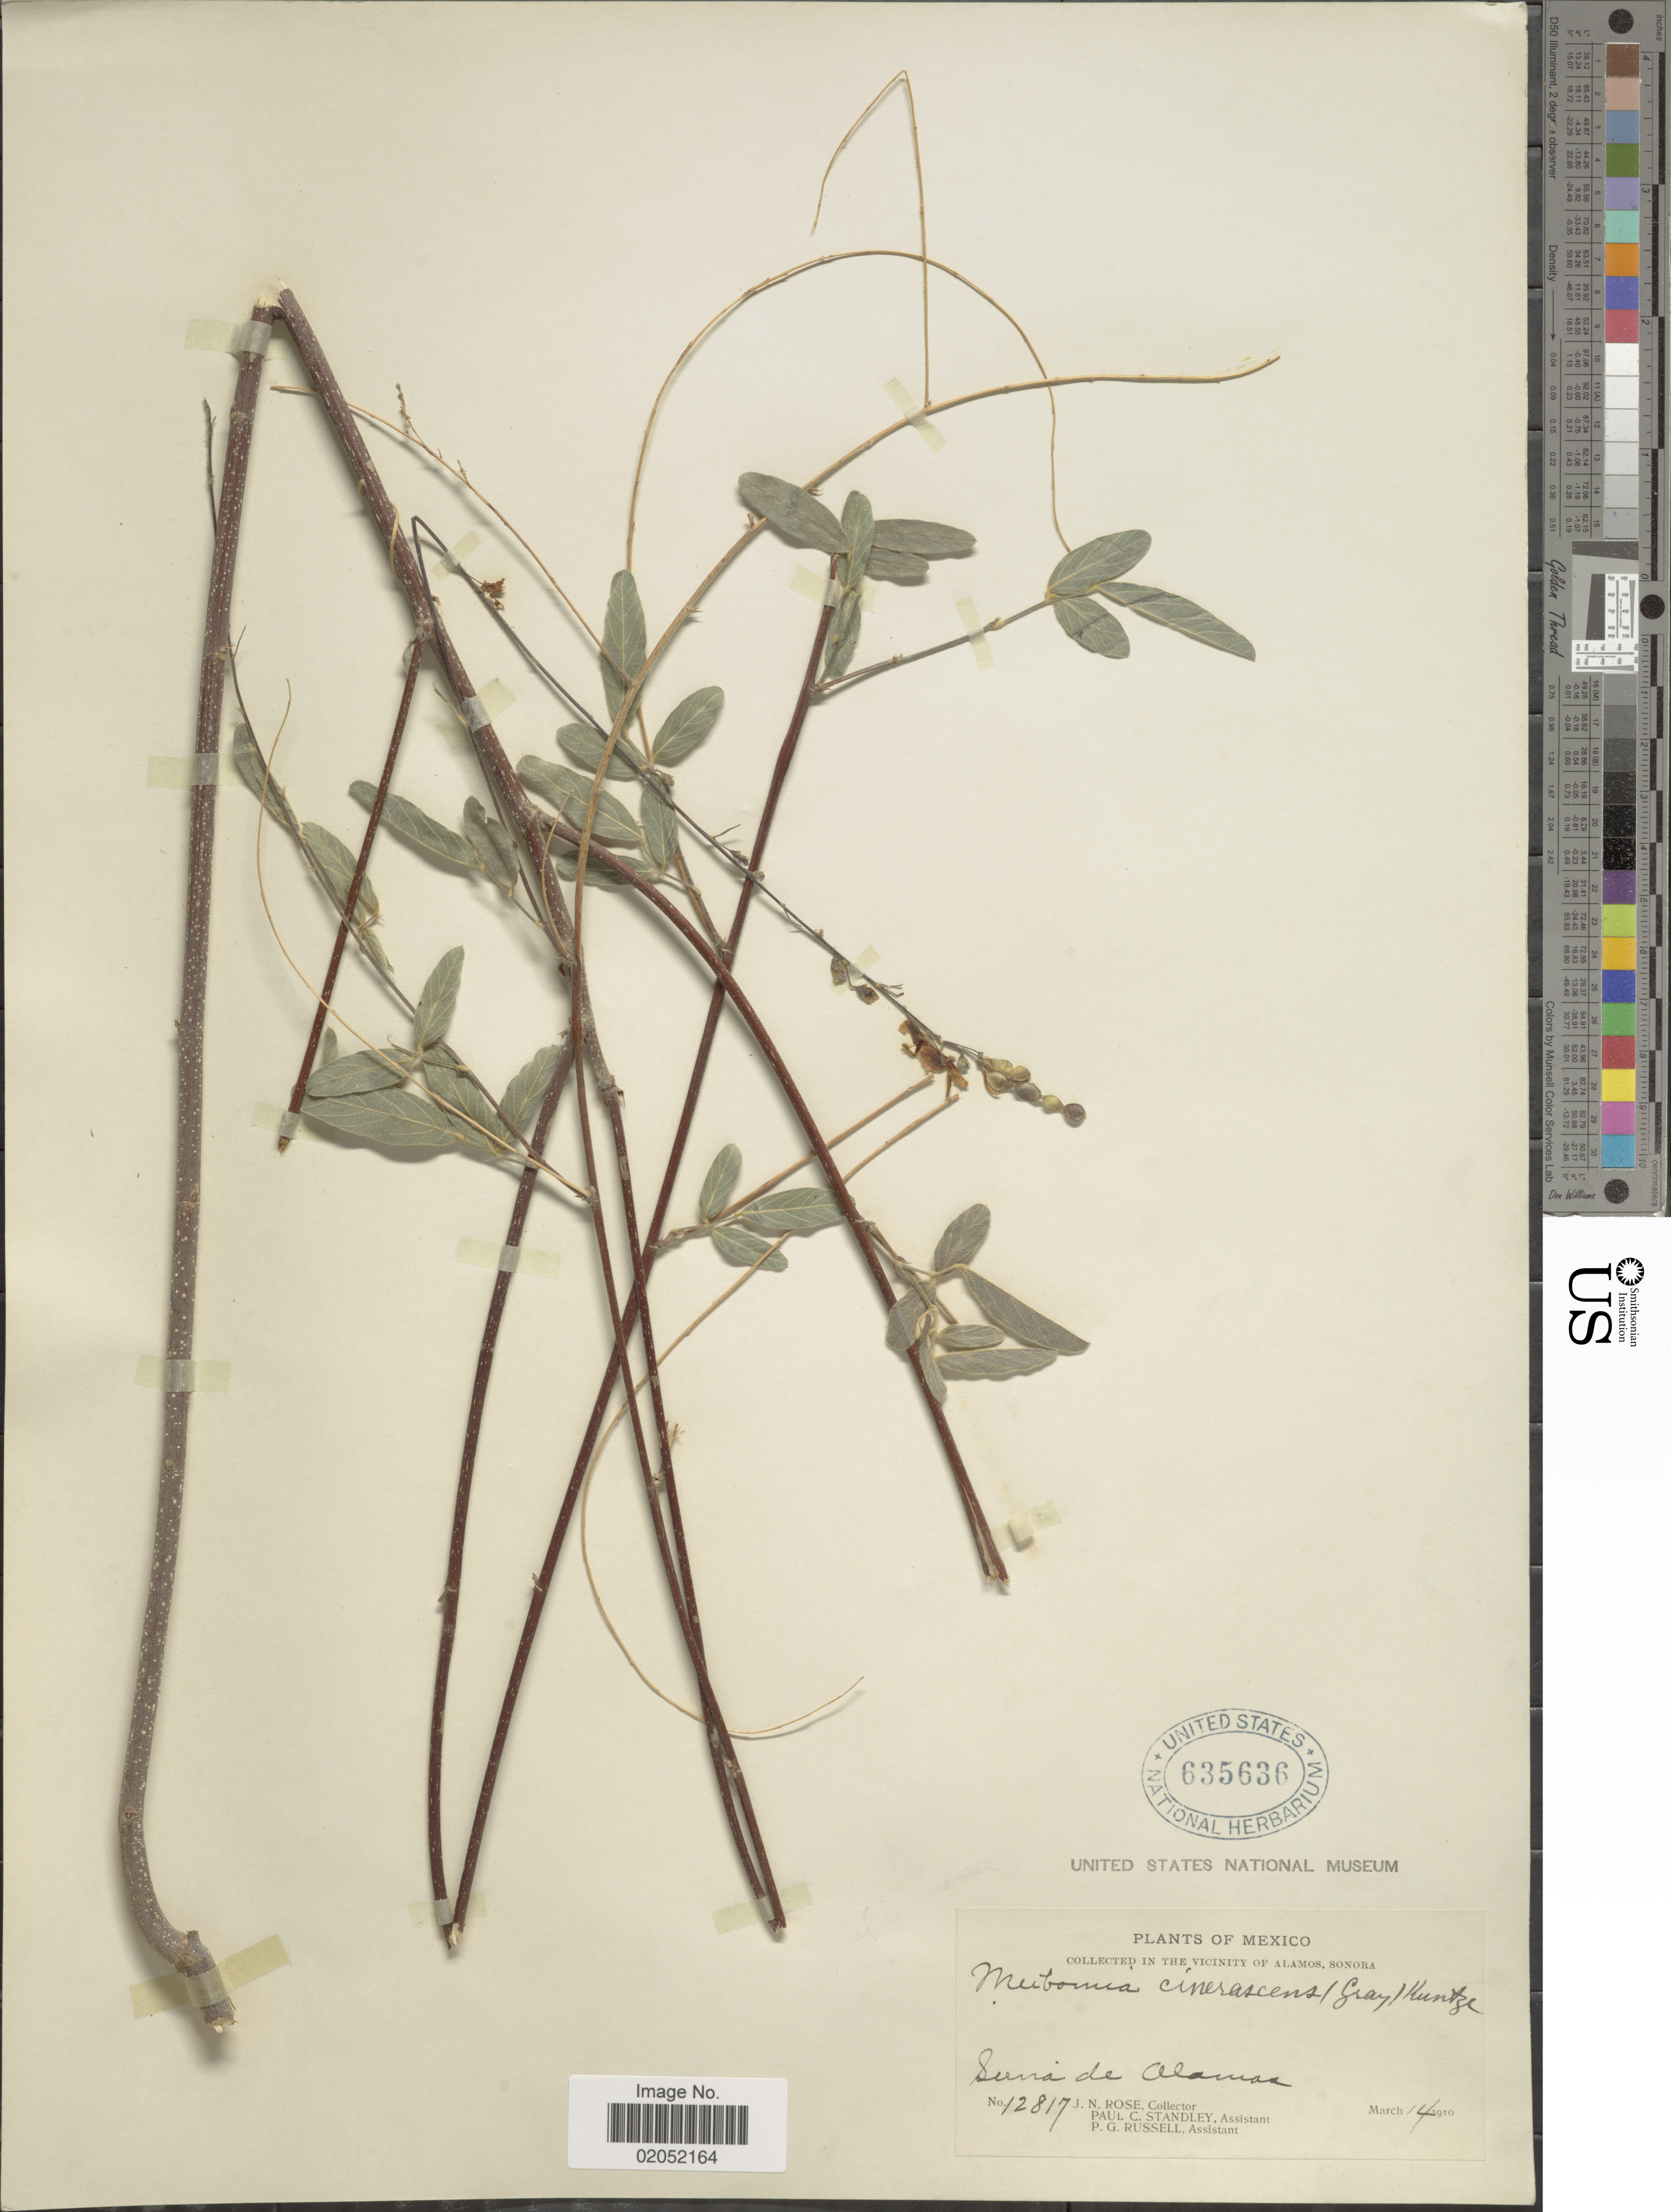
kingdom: Plantae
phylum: Tracheophyta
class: Magnoliopsida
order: Fabales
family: Fabaceae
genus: Desmodium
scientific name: Desmodium cinerascens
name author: A. Gray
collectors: J. N. Rose, P. C. Standley & P. G. Russell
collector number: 12817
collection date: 1910-03-14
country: Mexico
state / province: Sonora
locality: The vicinity of Alamos. Sierra de Alamos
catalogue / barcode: US 635636